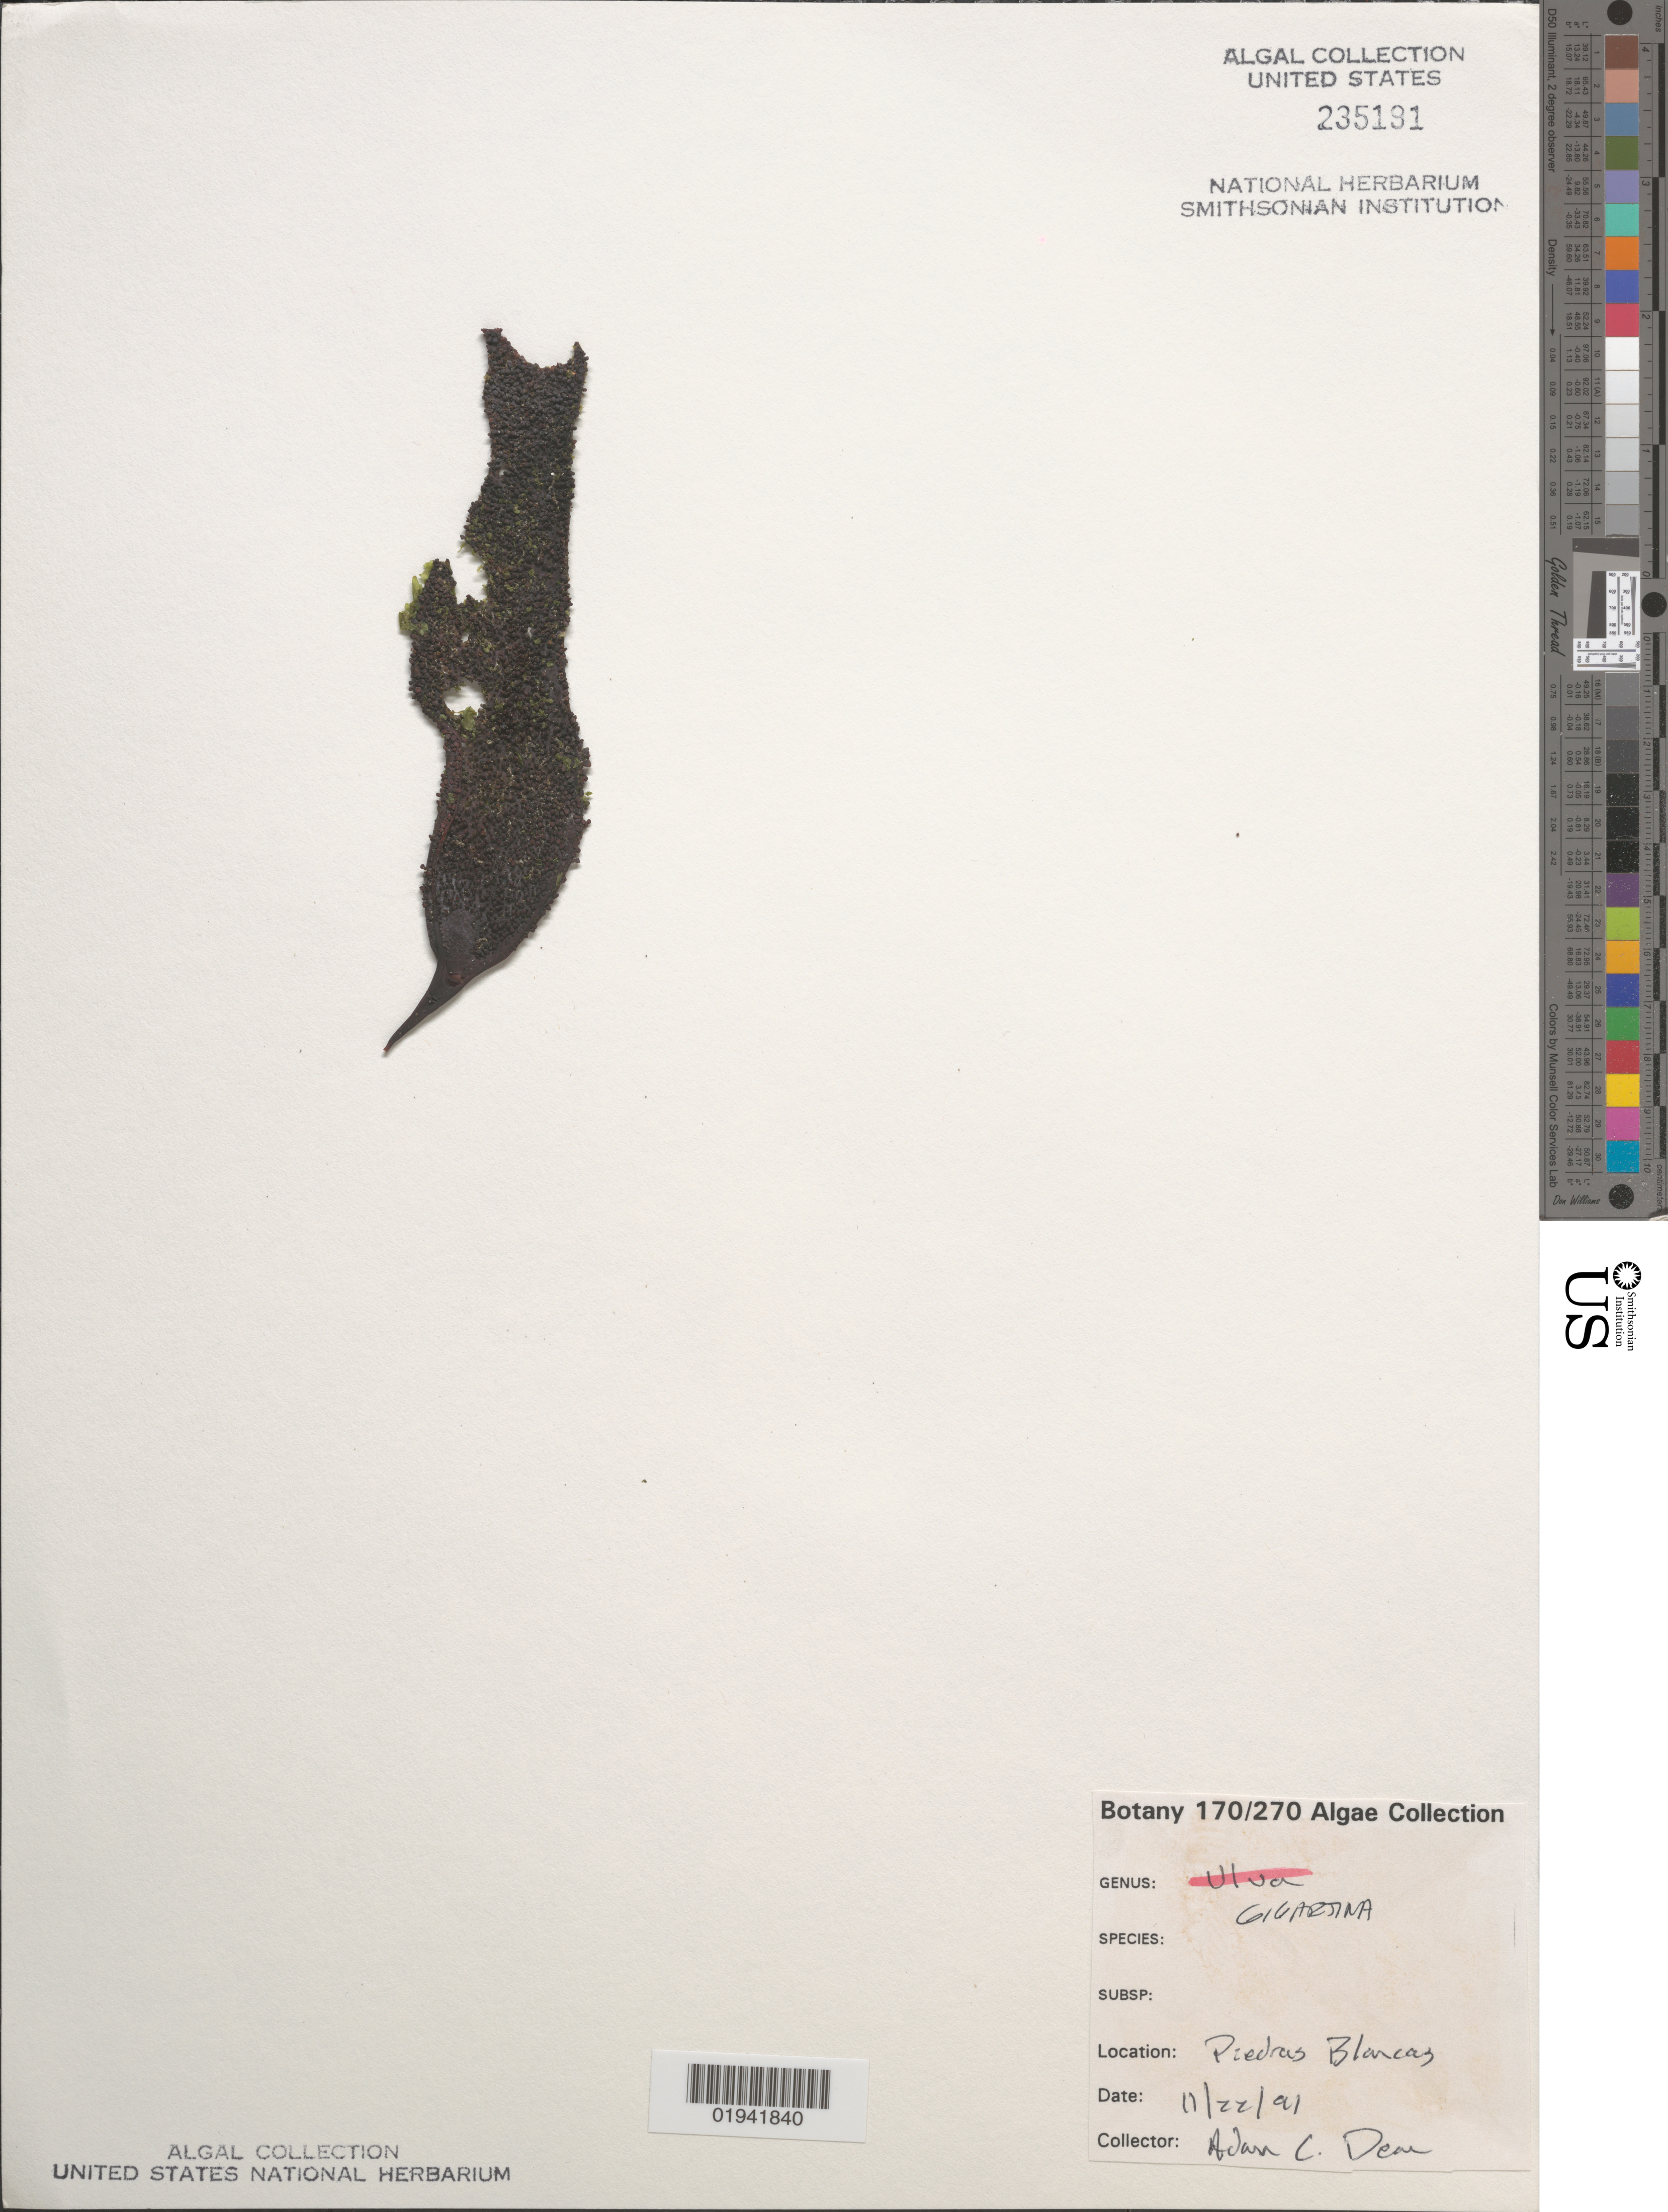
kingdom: Plantae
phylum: Rhodophyta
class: Florideophyceae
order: Gigartinales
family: Gigartinaceae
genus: Gigartina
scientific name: Gigartina sp.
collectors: A. Dean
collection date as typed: Transcribed d/m/y: 22/11/91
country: United States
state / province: California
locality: Piedras Blancas.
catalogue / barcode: US 235191